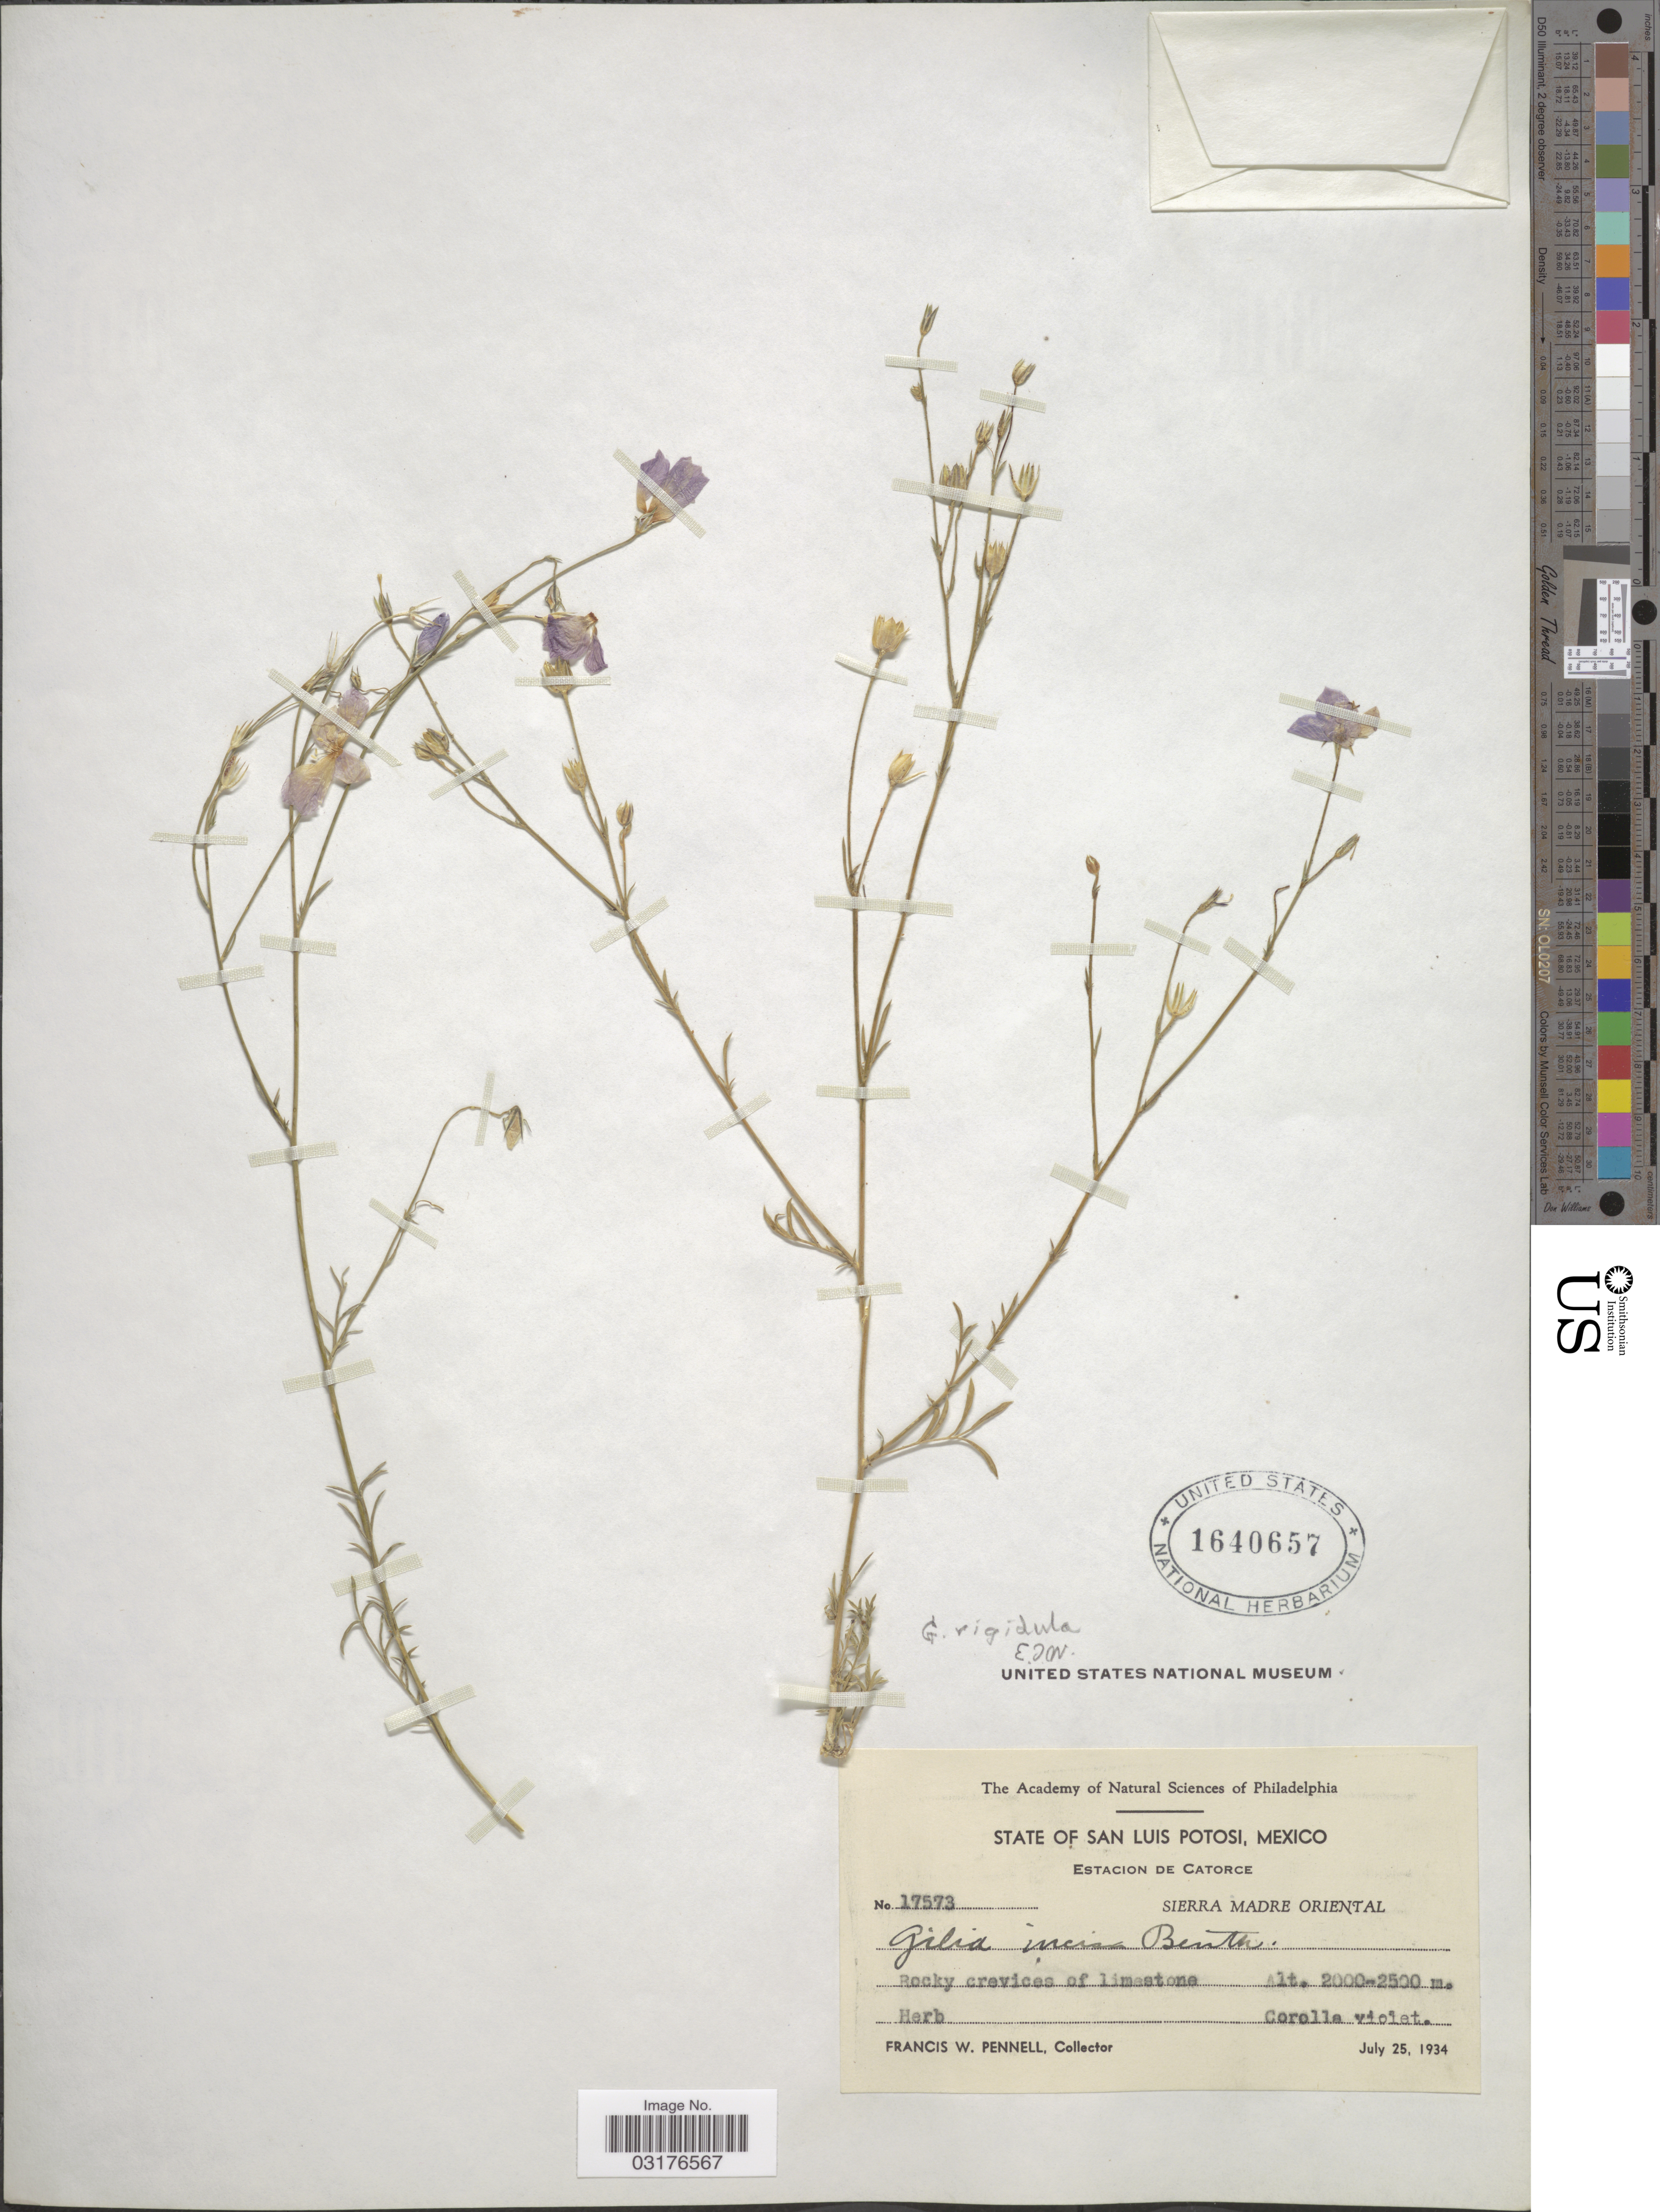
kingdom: Plantae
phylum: Tracheophyta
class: Magnoliopsida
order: Ericales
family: Polemoniaceae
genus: Giliastrum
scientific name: Giliastrum rigidulum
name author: (Benth.) Rydb.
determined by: Strong, Mark T., (BOT), Smithsonian Institution - National Museum of Natural History (UNITED STATES)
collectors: F. W. Pennell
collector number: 17573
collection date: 1934-07-25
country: Mexico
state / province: San Luis Potosí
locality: Estacion de Catorce. Sierra Madre Oriental.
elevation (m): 2000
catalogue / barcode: US 1640657